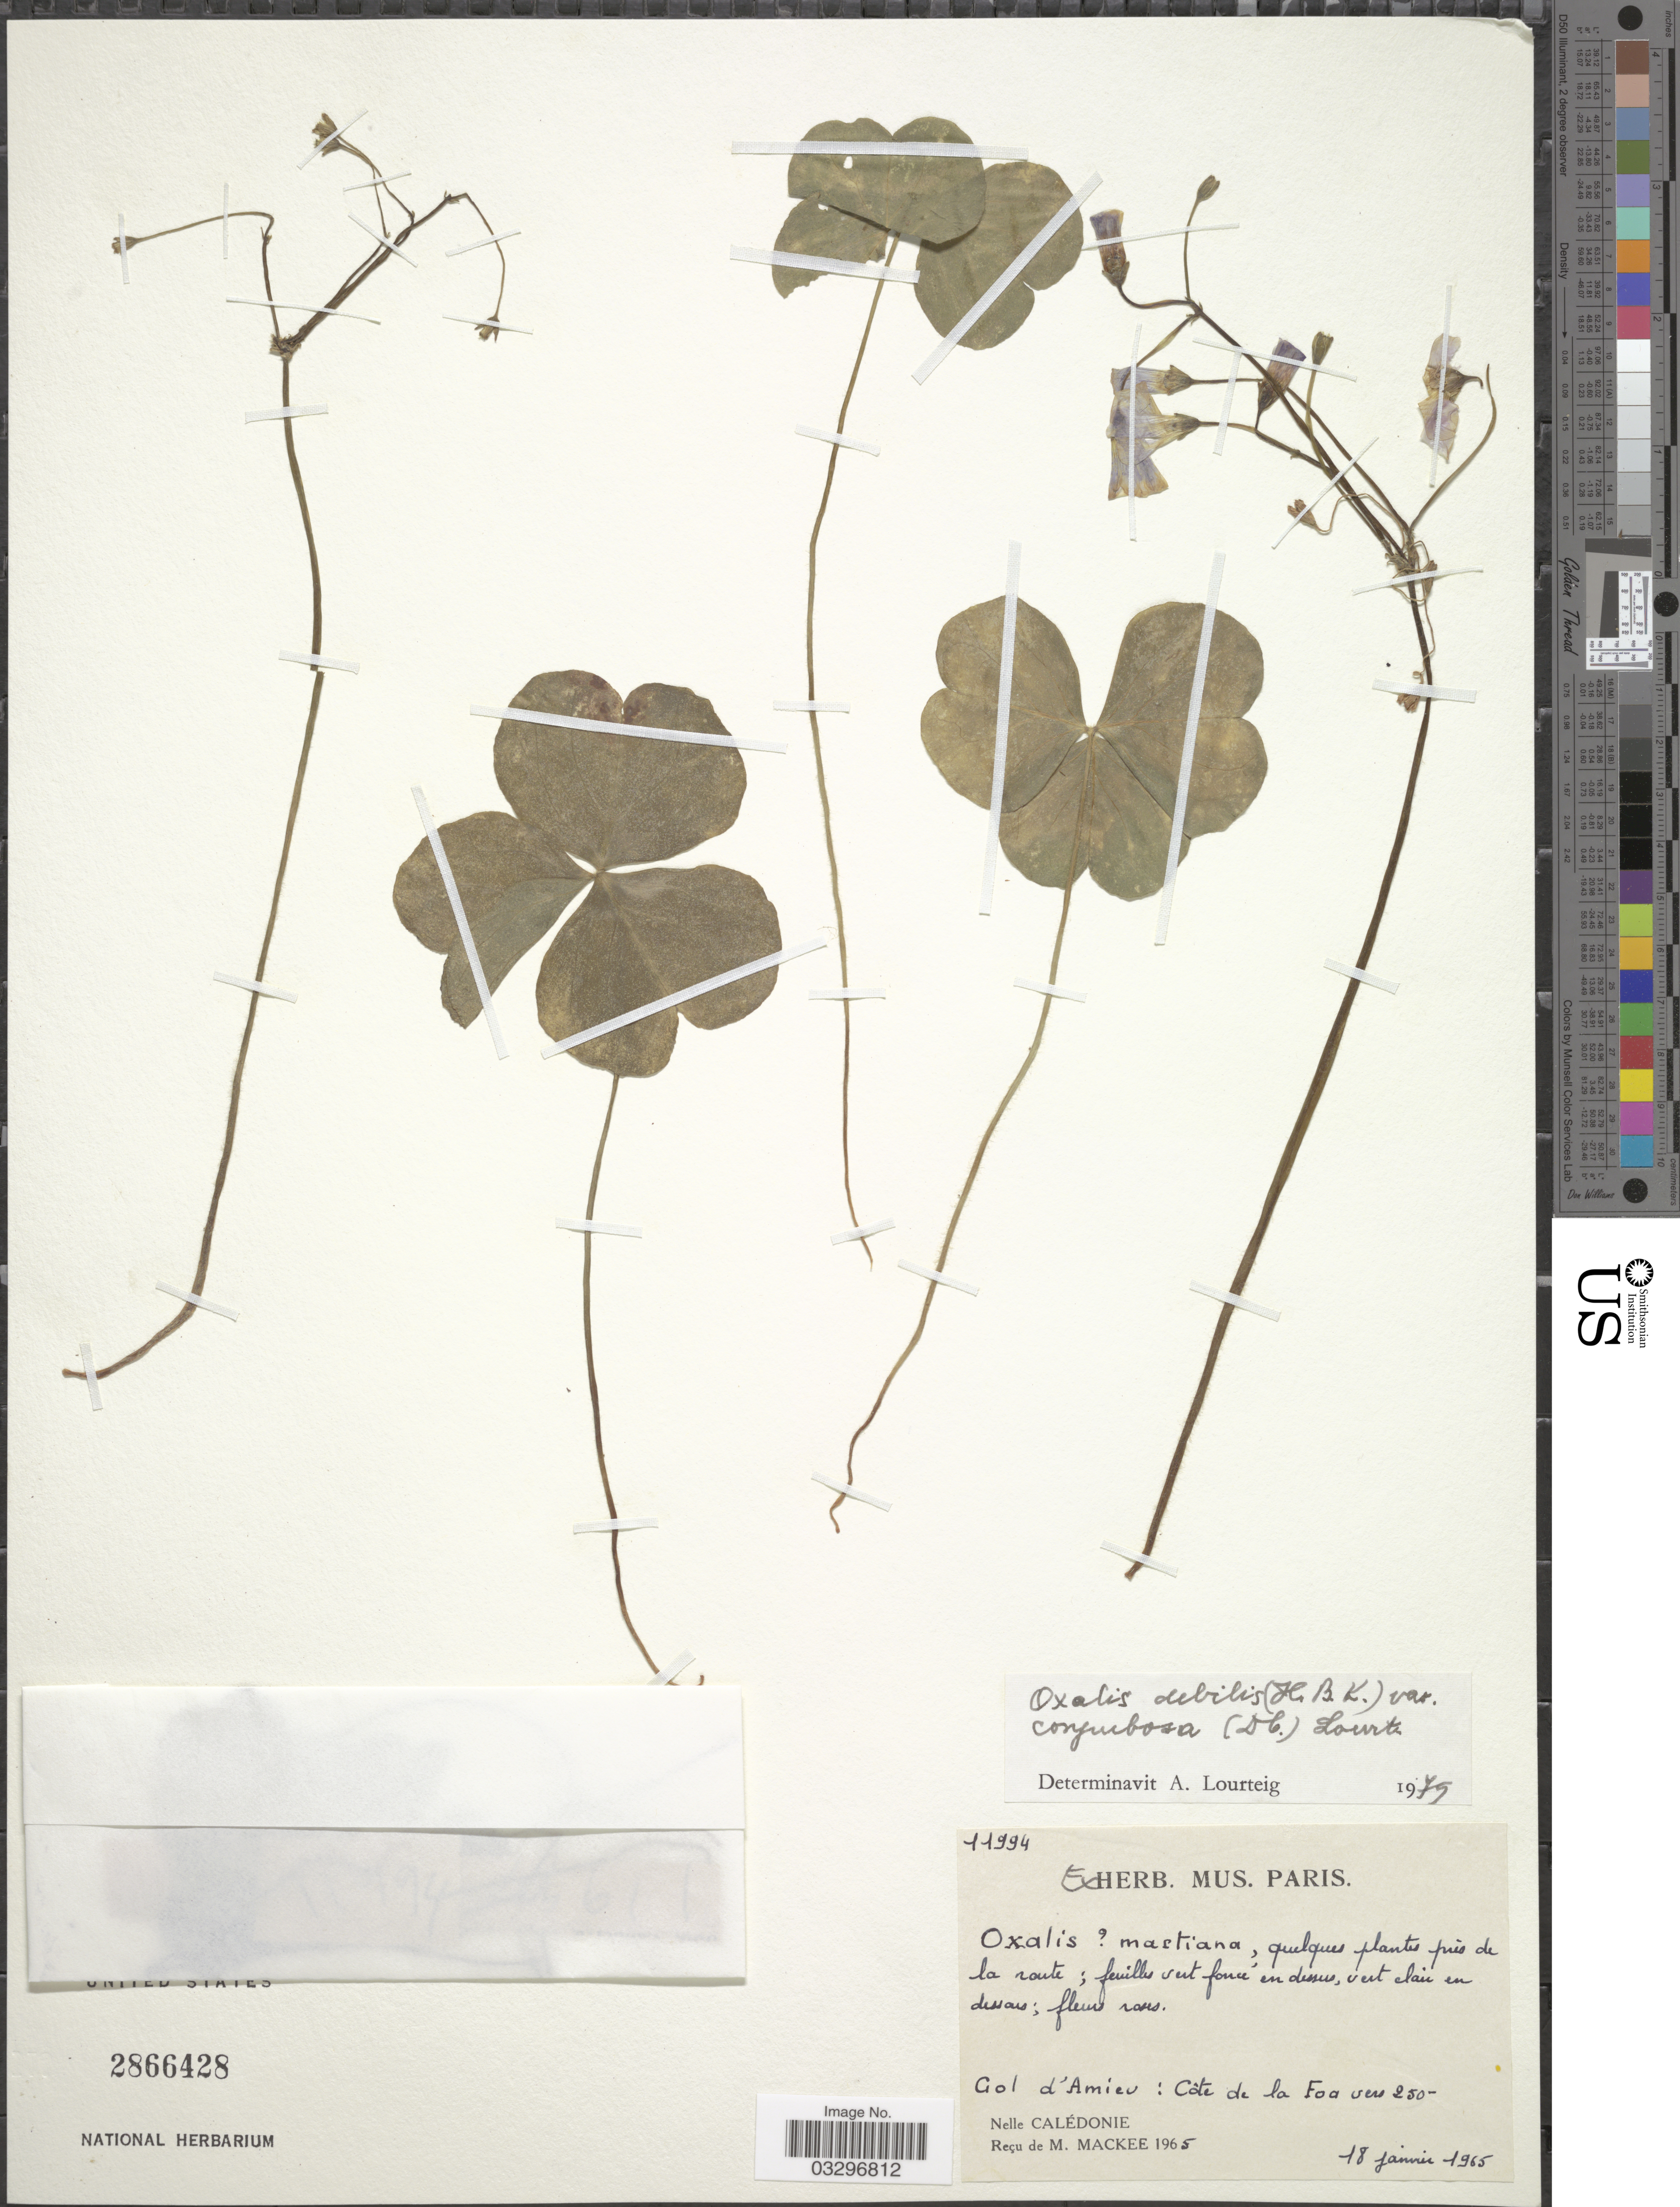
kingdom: Plantae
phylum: Tracheophyta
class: Magnoliopsida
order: Oxalidales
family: Oxalidaceae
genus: Oxalis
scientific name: Oxalis debilis var. corymbosa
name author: (DC.) Lourteig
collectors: M. Mackee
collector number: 11994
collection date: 1965-01-18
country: New Caledonia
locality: D'Amieu: Côte de la Foa vers.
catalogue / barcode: US 2866428